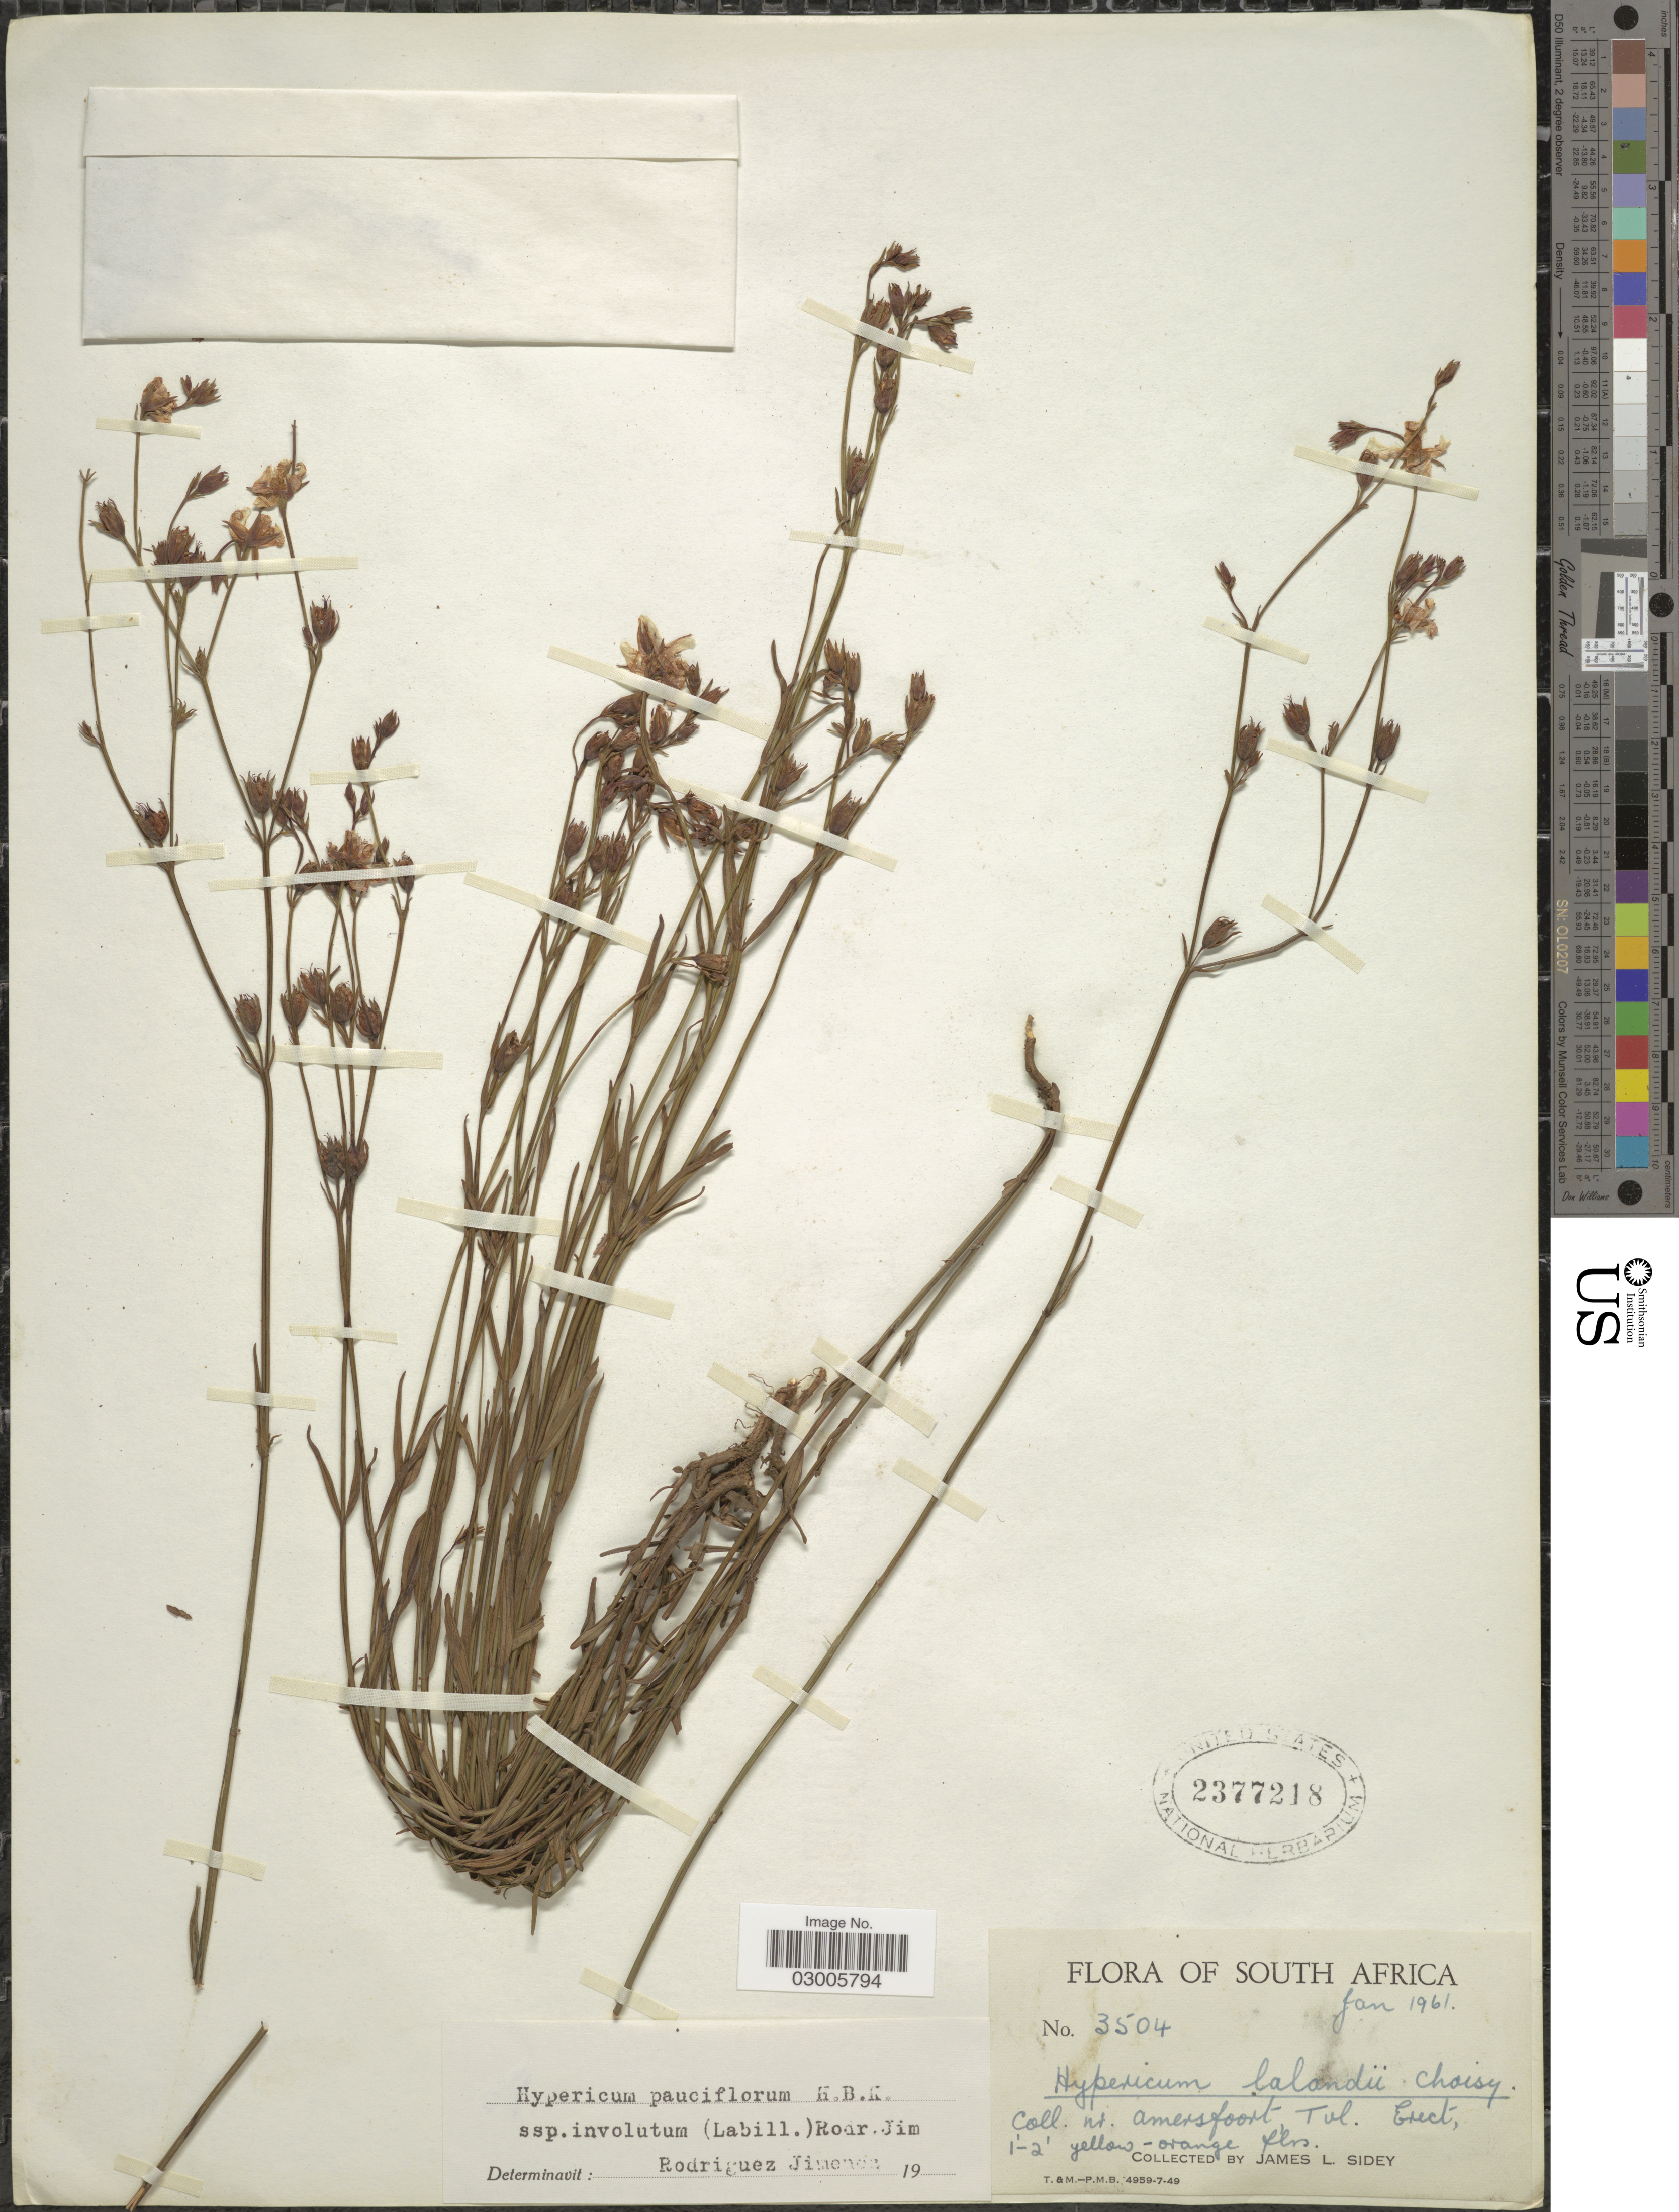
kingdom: Plantae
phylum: Tracheophyta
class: Magnoliopsida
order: Malpighiales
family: Hypericaceae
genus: Hypericum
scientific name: Hypericum pauciflorum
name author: Kunth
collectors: J. L. Sidey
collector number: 3504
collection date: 1961-01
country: South Africa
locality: Nr Amersfoort Tol.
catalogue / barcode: US 2377218